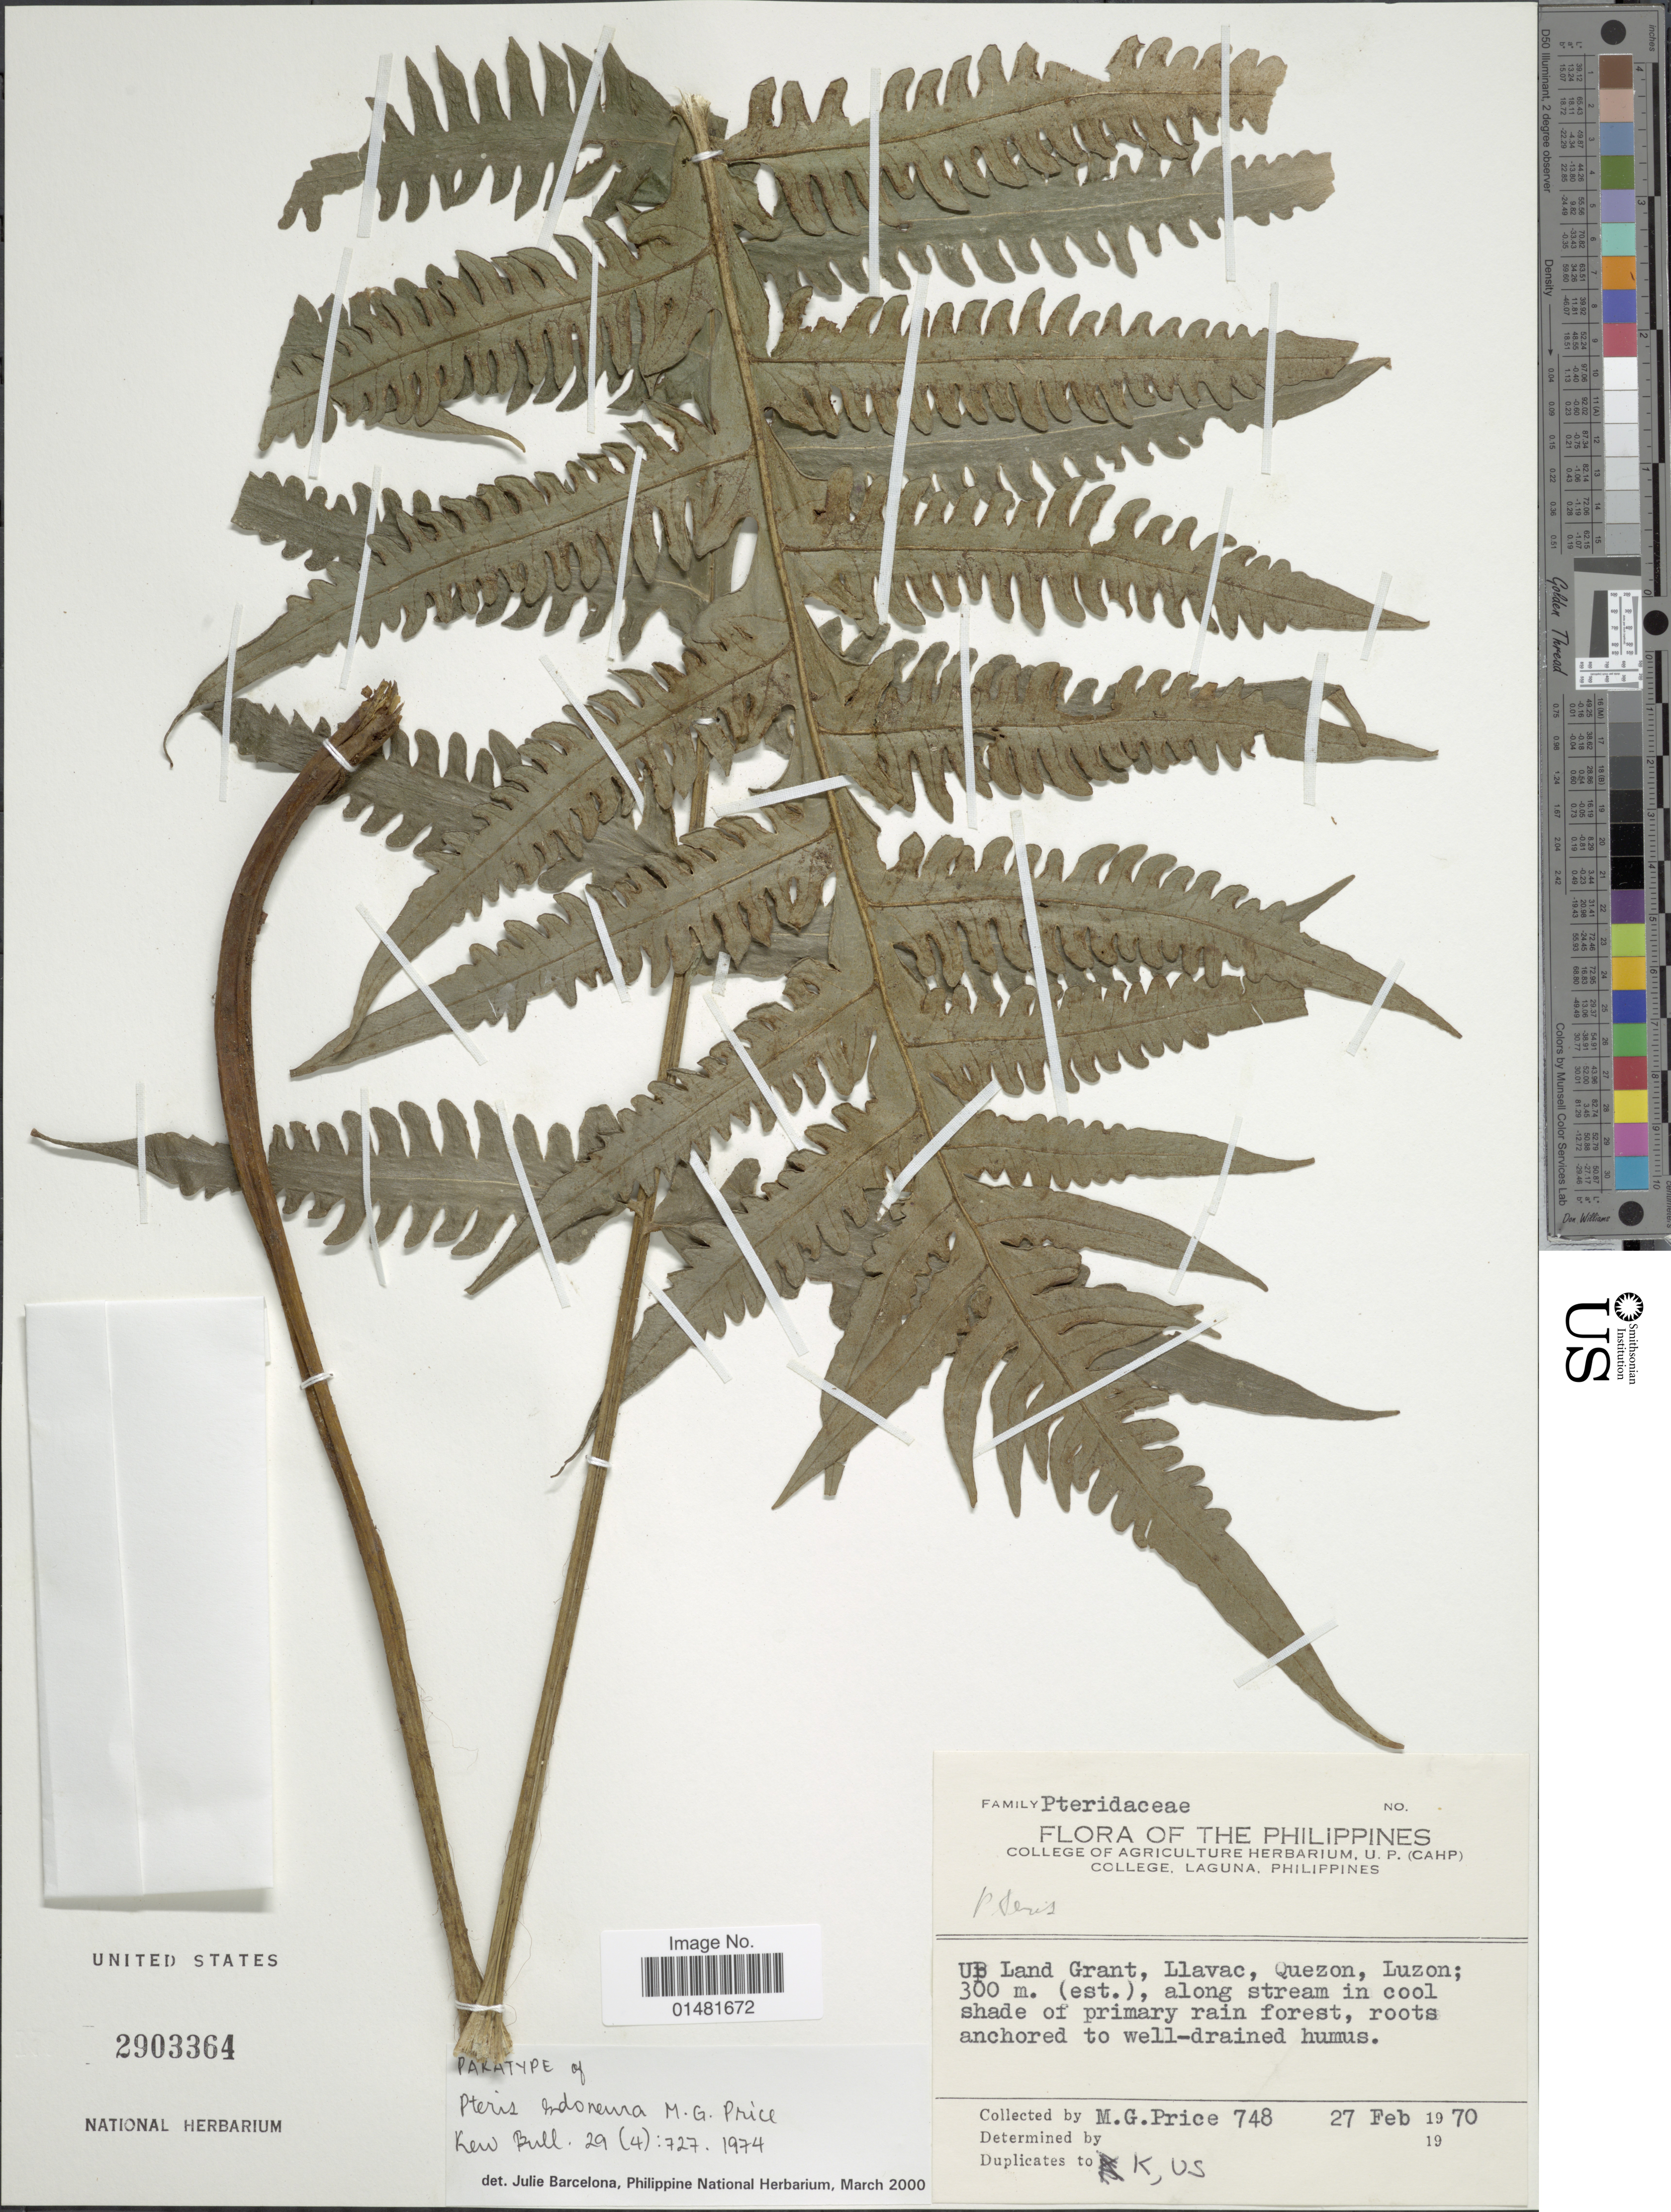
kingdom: Plantae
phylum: Tracheophyta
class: Polypodiopsida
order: Polypodiales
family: Pteridaceae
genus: Pteris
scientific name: Pteris endoneura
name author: M.G. Price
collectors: M. G. Price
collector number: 748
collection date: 1970-02-27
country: Philippines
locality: Up Land Grant, LLavac, Quezon, Luzon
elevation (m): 300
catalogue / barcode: US 2903364